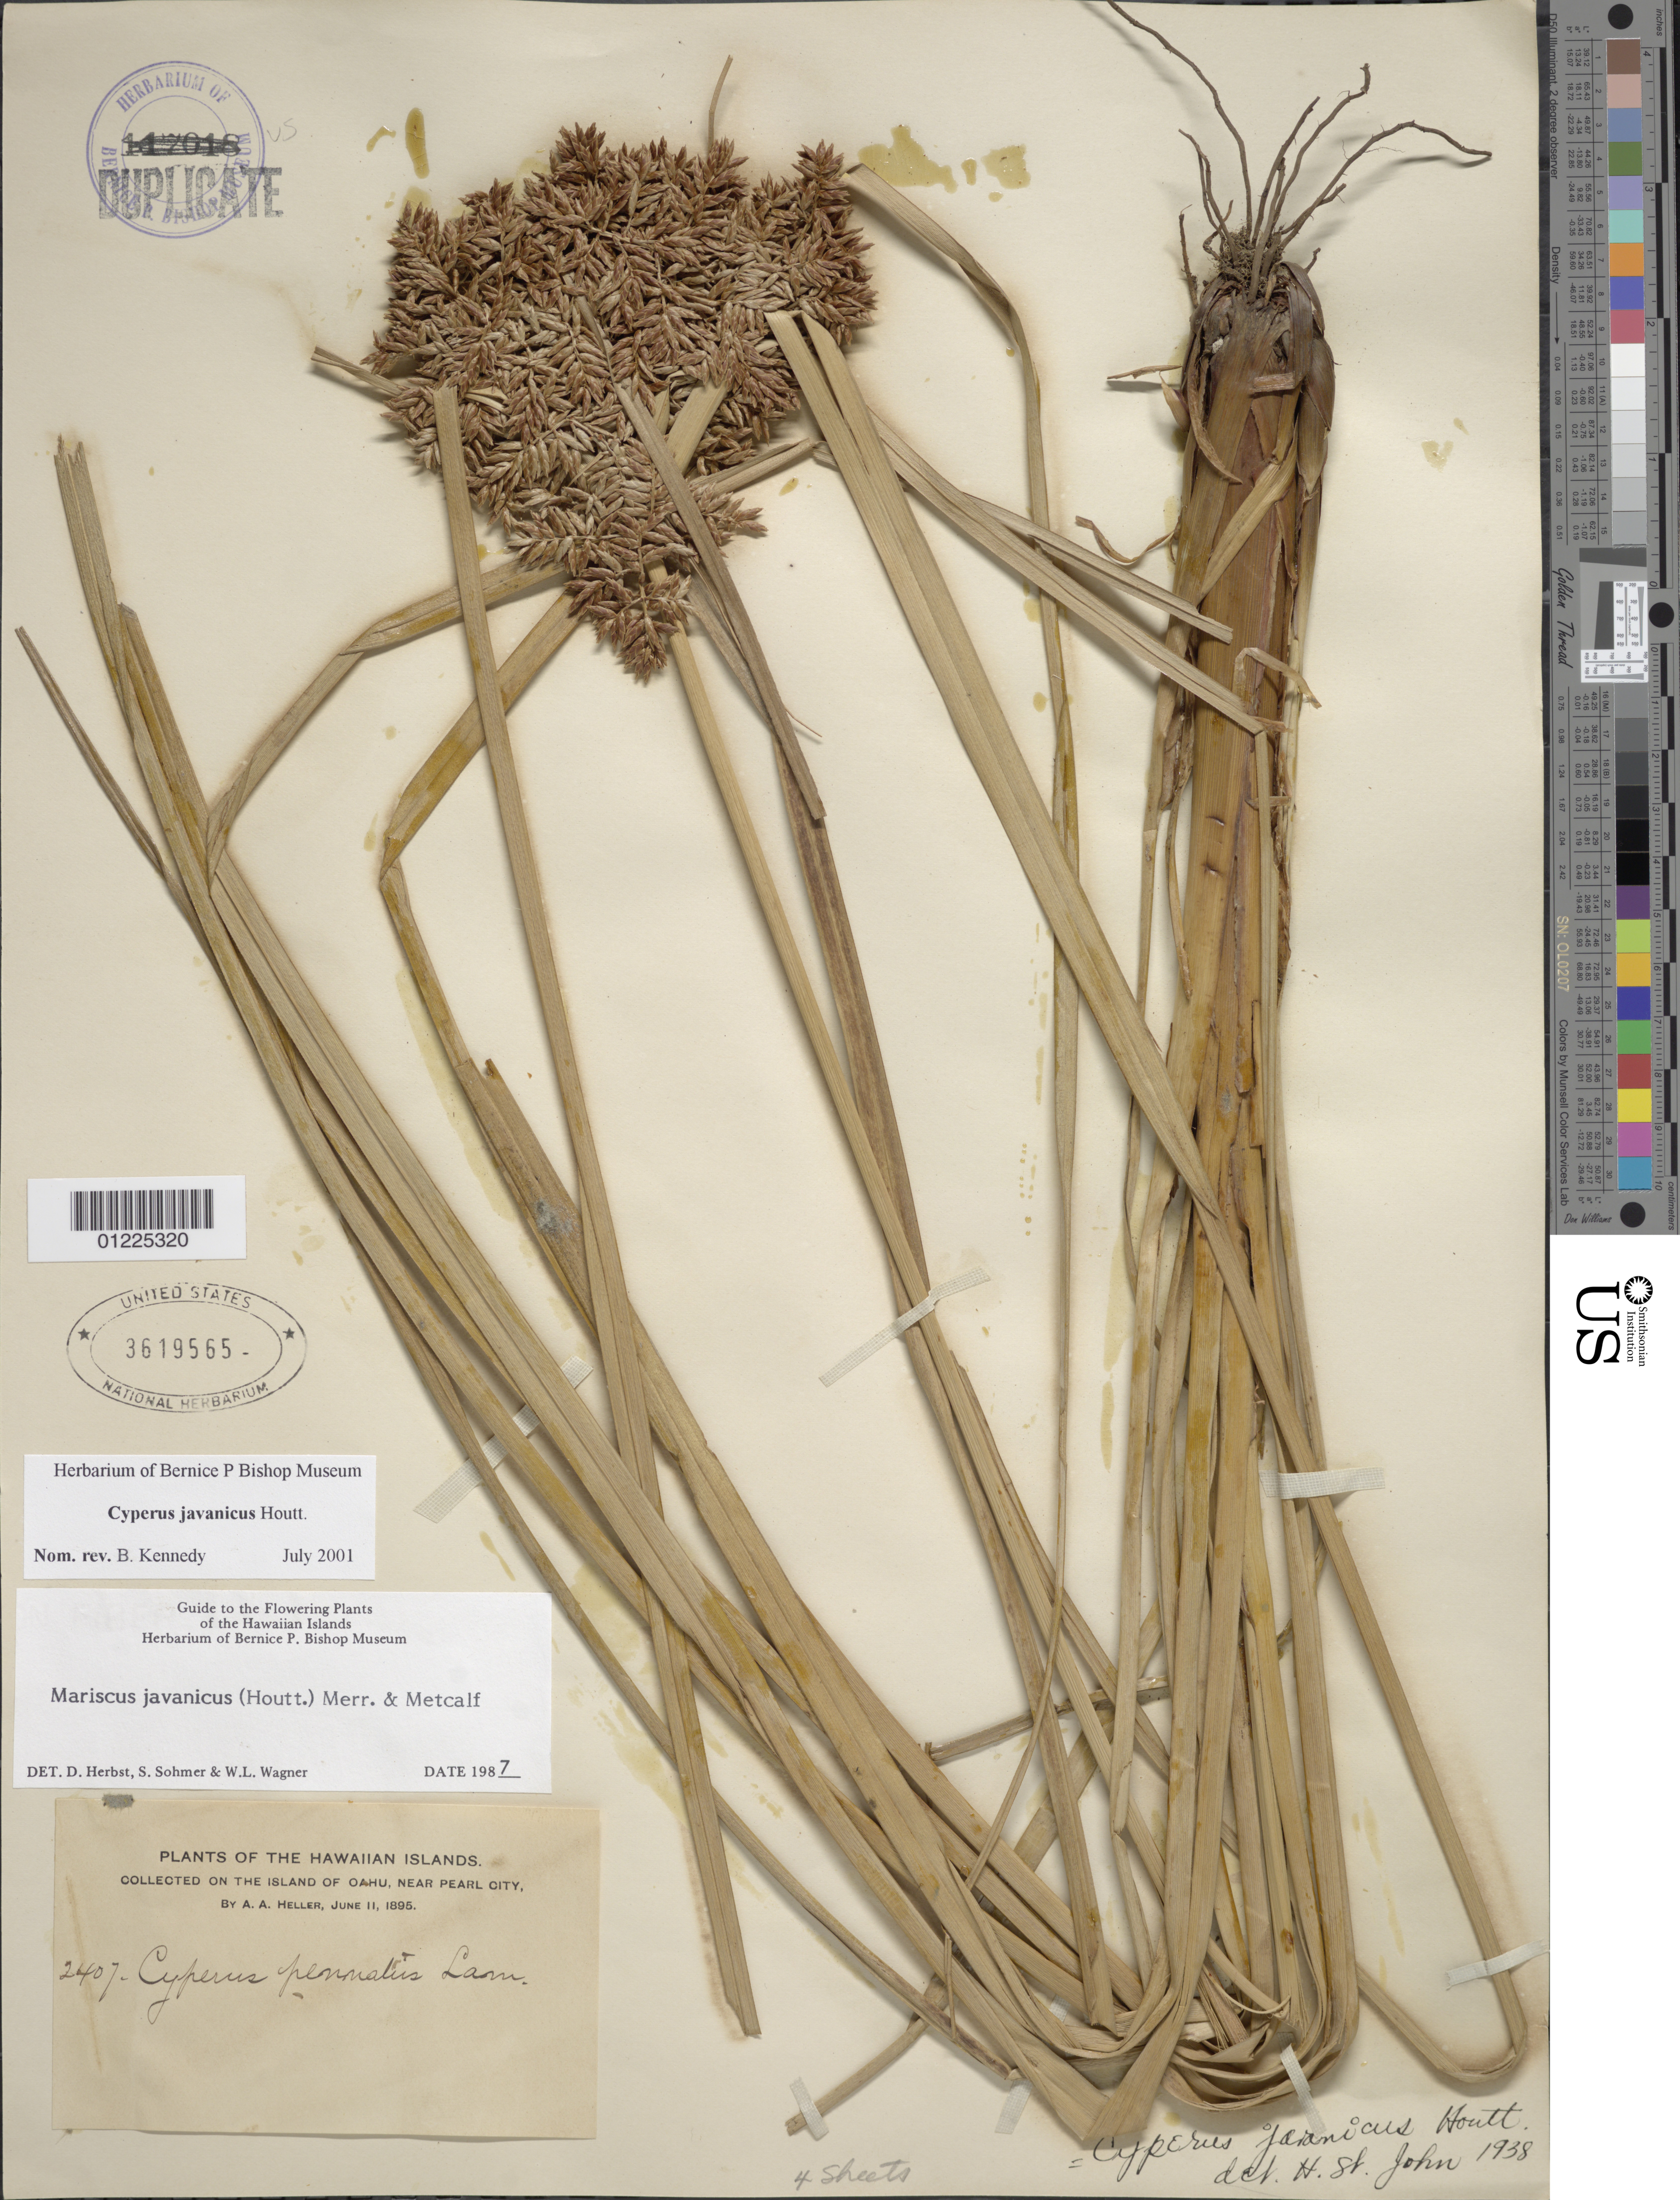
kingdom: Plantae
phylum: Tracheophyta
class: Liliopsida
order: Poales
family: Cyperaceae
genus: Cyperus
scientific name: Cyperus javanicus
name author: Houtt.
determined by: Kennedy, B.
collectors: A. A. Heller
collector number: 2407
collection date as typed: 11 Jun 1895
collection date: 1895-06-11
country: United States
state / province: Hawaii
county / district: Honolulu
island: Oahu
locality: Near Pearl City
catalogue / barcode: US 3619565